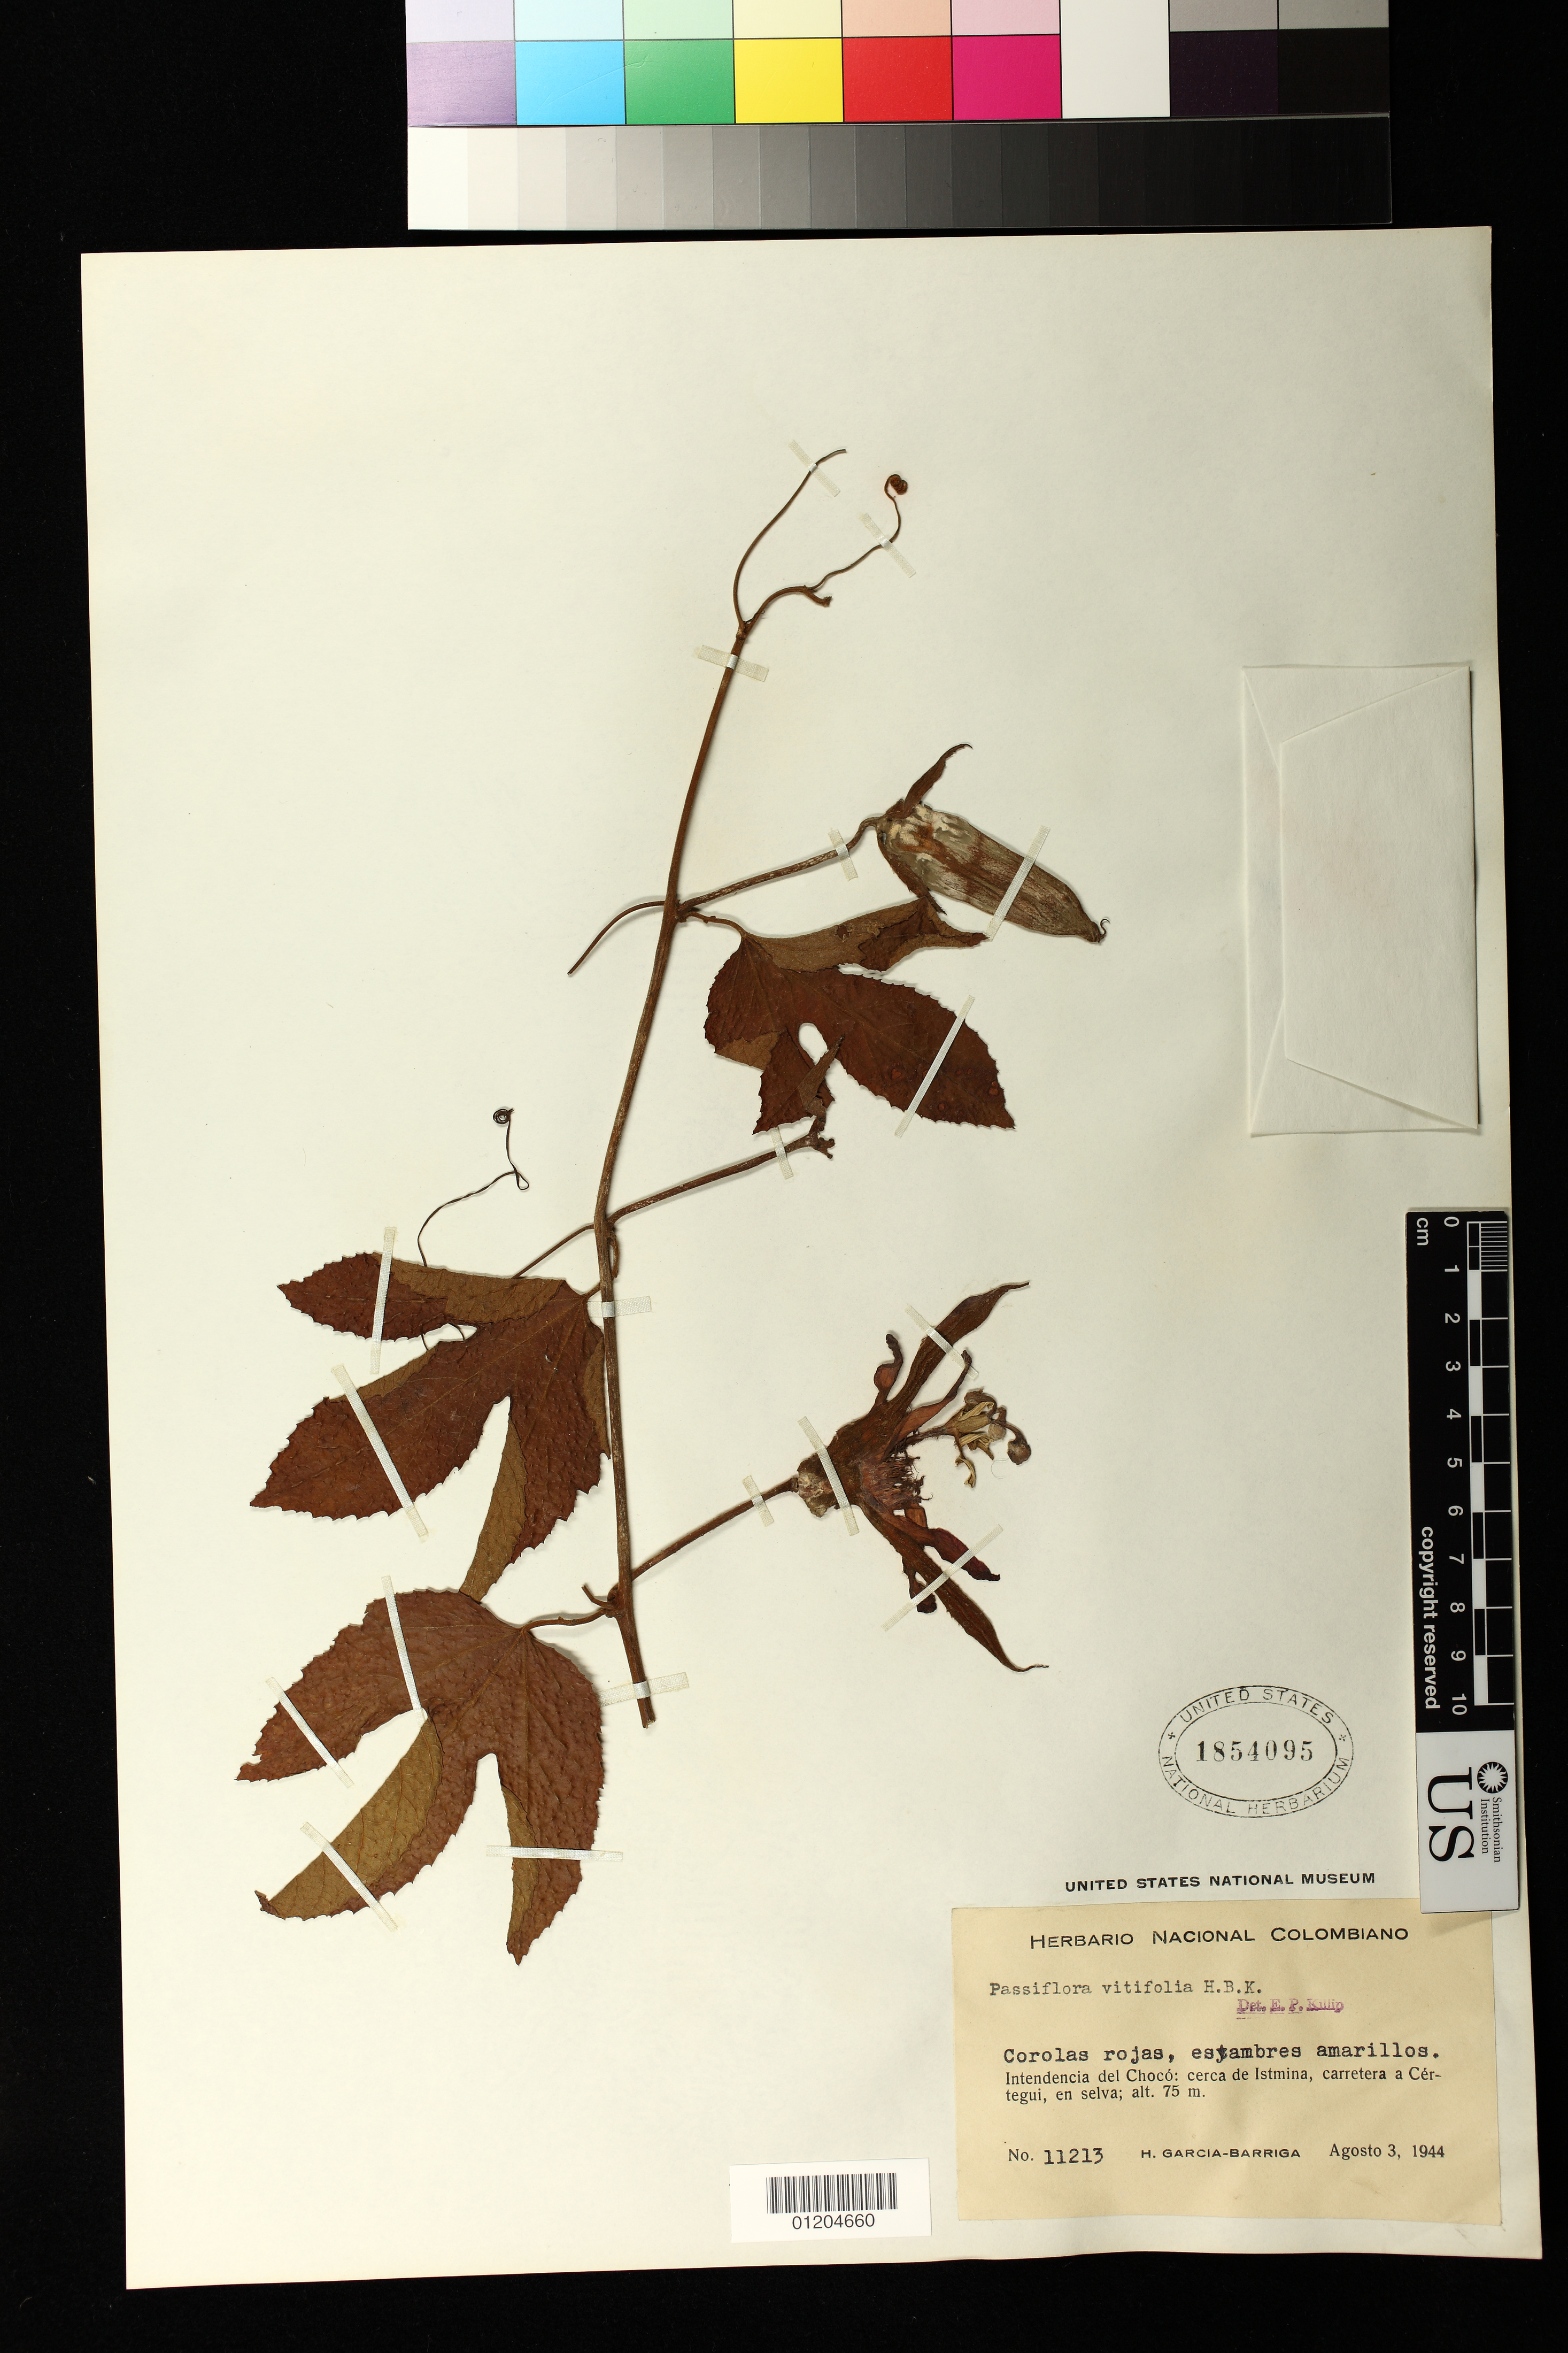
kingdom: Plantae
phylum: Tracheophyta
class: Magnoliopsida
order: Malpighiales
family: Passifloraceae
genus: Passiflora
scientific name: Passiflora vitifolia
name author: Kunth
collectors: H. García Barriga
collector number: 11213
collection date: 1944-08-03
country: Colombia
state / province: Choco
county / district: Istmina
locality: cerca de Istmina, carretera a Cértegui, en selva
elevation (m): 75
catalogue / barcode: US 1854095